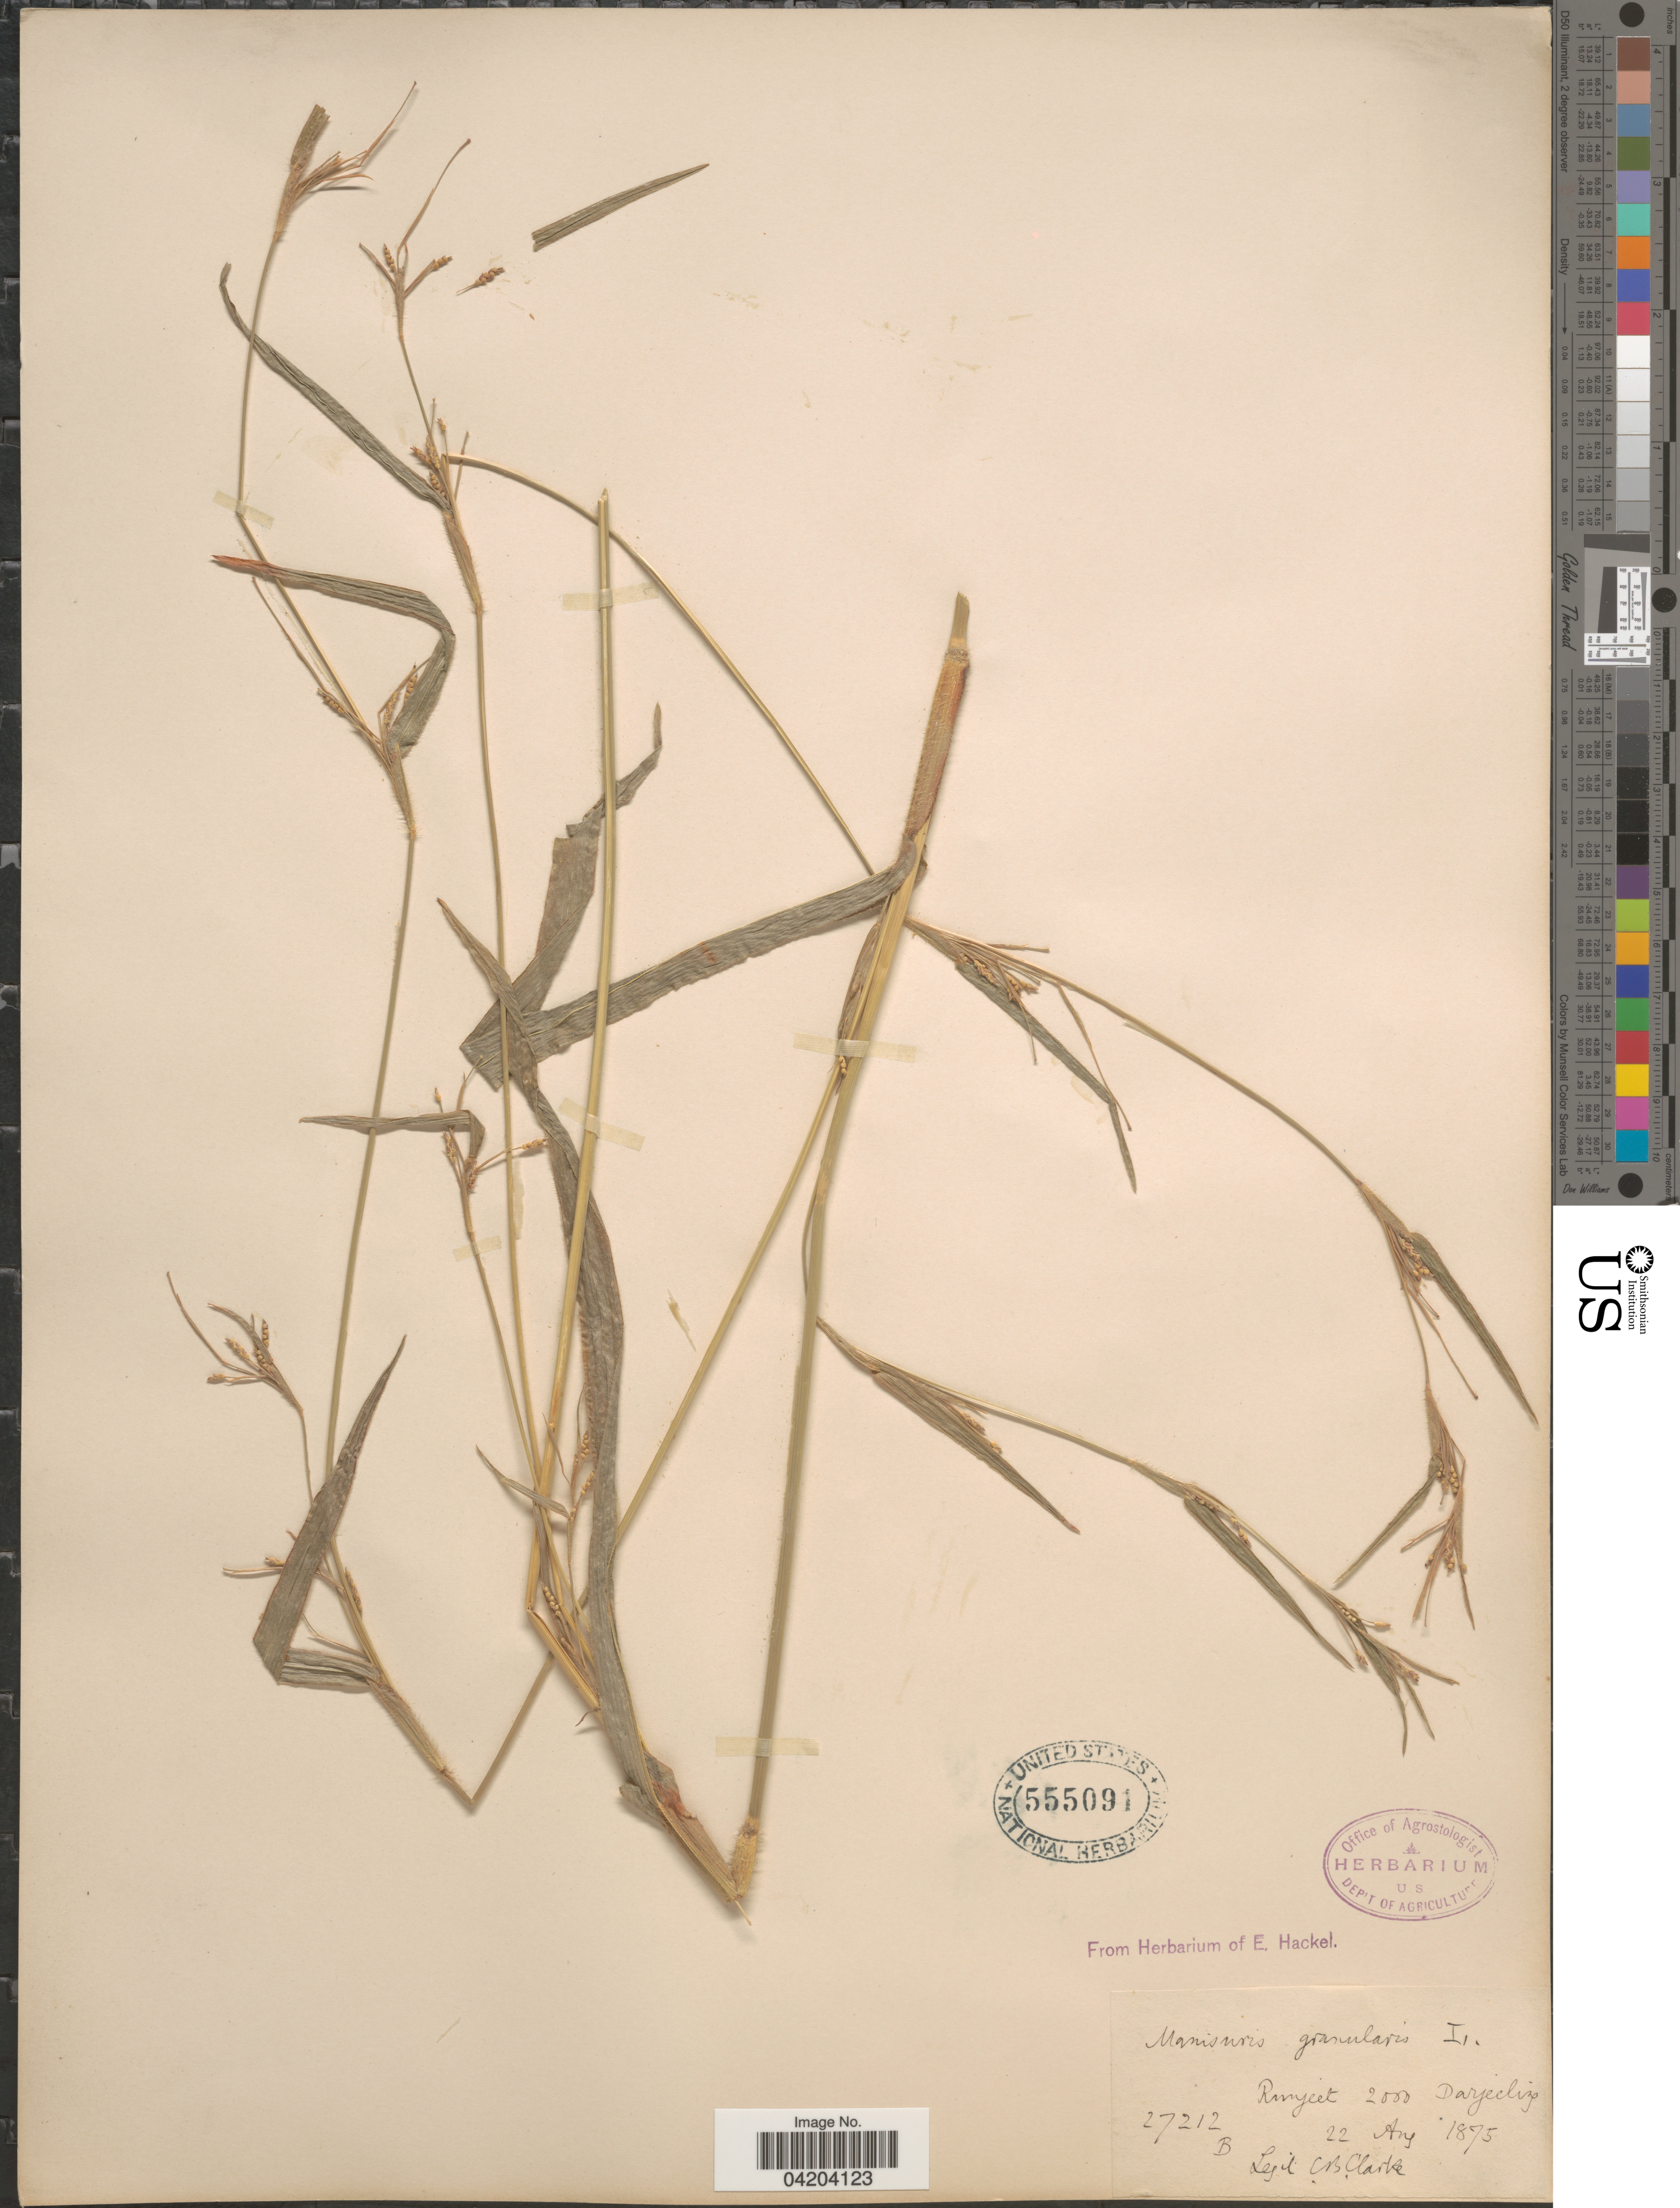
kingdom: Plantae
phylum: Tracheophyta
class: Liliopsida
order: Poales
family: Poaceae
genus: Mnesithea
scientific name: Mnesithea granularis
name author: (L.) de Koning & Sosef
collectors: C. B. Clarke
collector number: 27212B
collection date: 1875-08-22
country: India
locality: Runjeet Darjeeling.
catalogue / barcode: US 555091